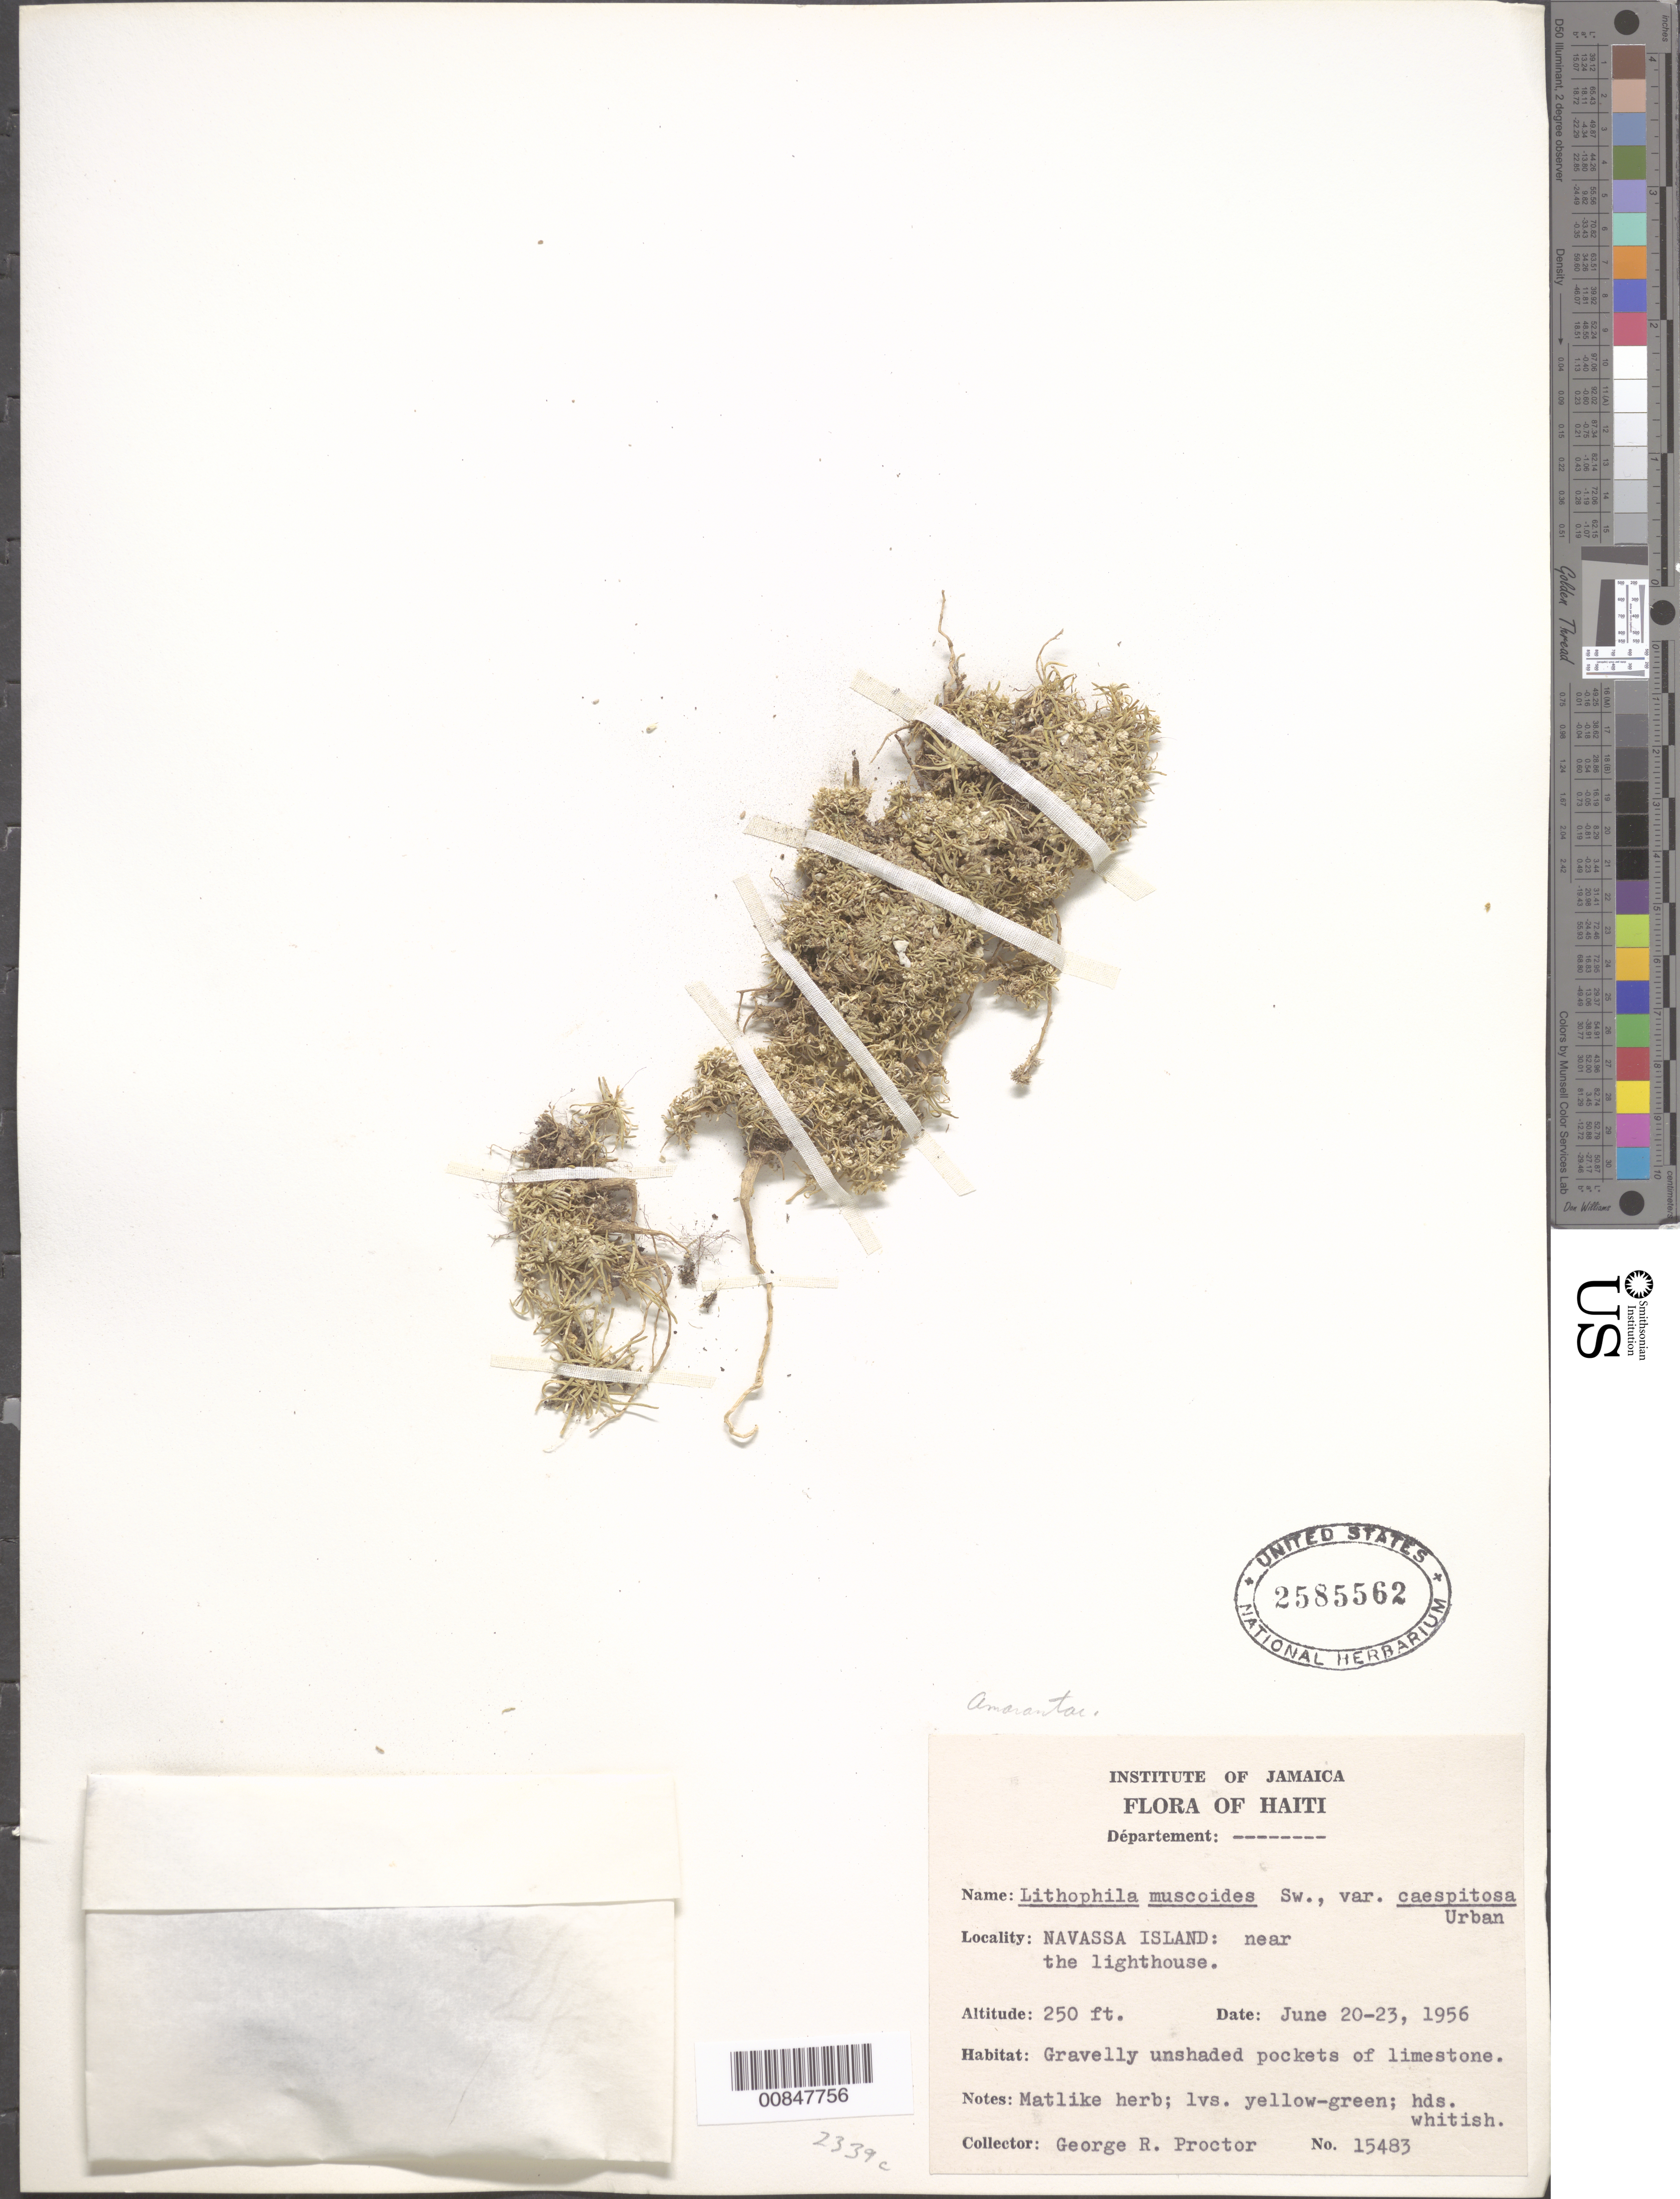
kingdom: Plantae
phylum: Tracheophyta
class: Magnoliopsida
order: Caryophyllales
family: Amaranthaceae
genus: Gomphrena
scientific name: Gomphrena muscoides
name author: (Sw.) T. Ortuño & Borsch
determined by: Strong, Mark T., (BOT), Smithsonian Institution - National Museum of Natural History (UNITED STATES)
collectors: G. R. Proctor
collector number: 15483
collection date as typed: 20 Jun 1956 to 23 Jun 1956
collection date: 1956-06-20/1956-06-23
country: Navassa Island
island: Hispaniola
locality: Navassa Island: near the lighthouse.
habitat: Gravelly unshaded pockets of limestone.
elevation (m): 76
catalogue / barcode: US 2585562